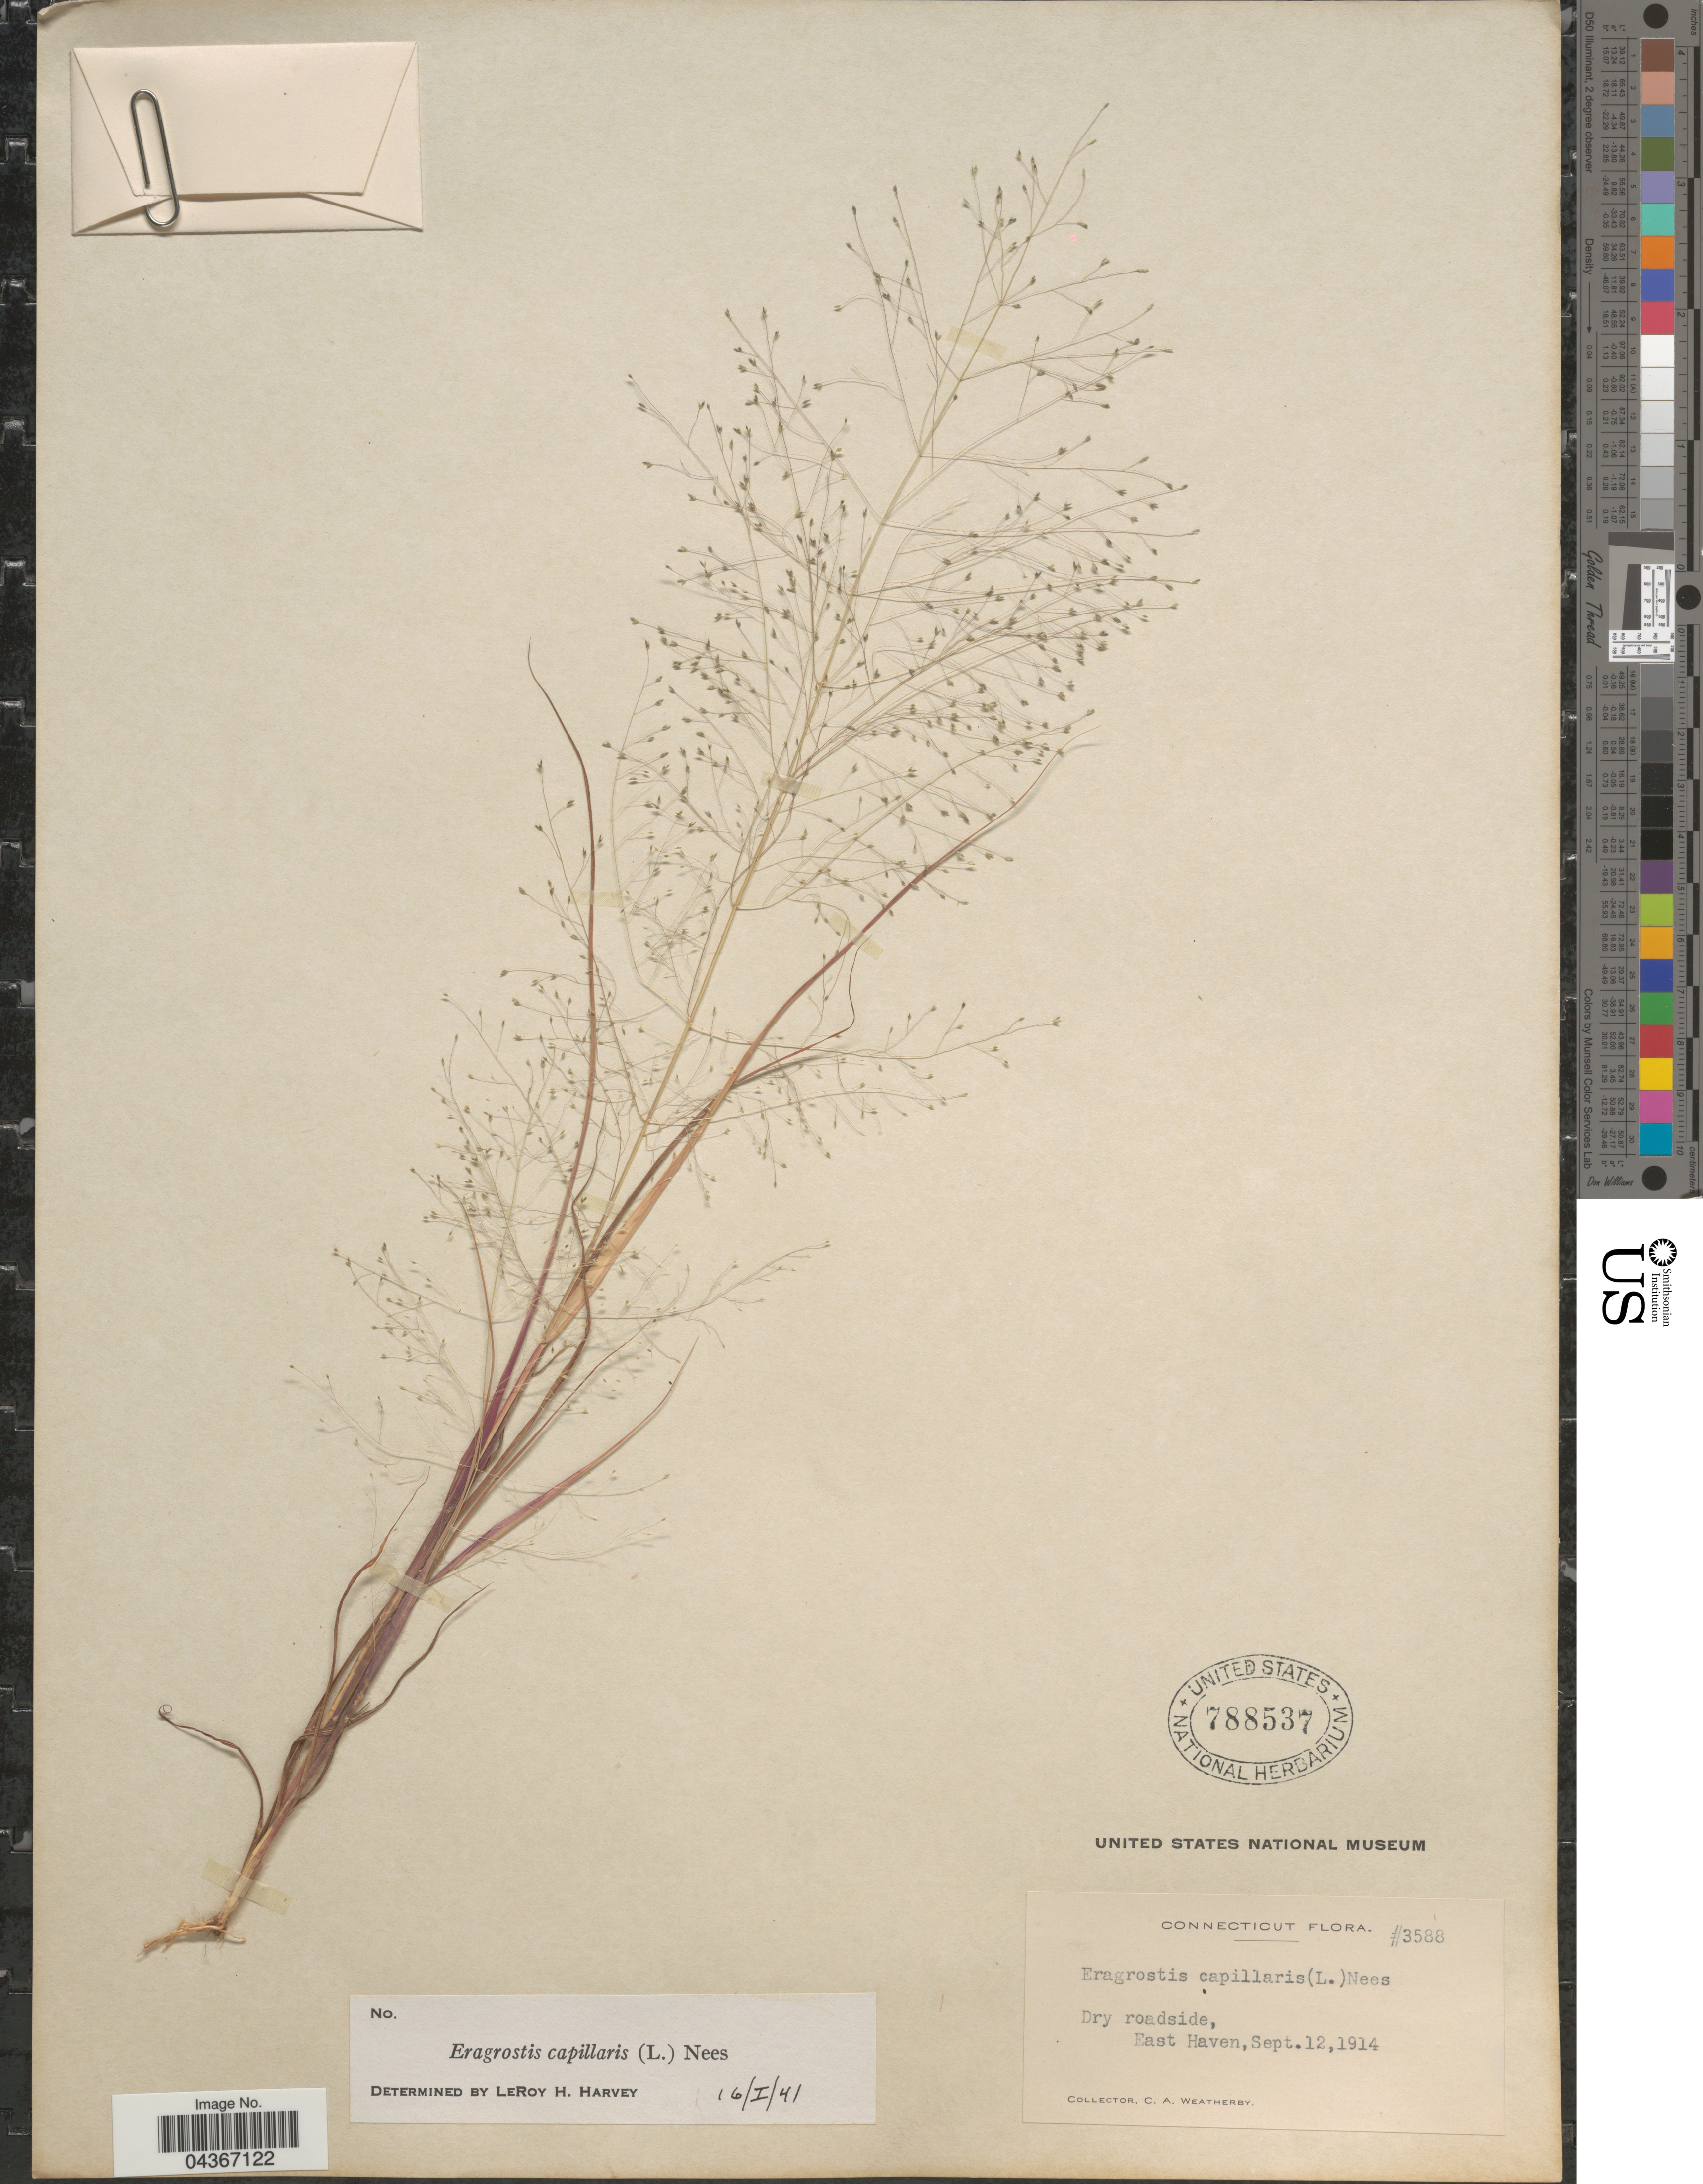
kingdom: Plantae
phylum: Tracheophyta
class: Liliopsida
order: Poales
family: Poaceae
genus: Eragrostis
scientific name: Eragrostis capillaris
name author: (L.) Nees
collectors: C. A. Weatherby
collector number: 3588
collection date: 1914-09-12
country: United States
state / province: Connecticut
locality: Dry roadside, East Haven.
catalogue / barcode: US 788537